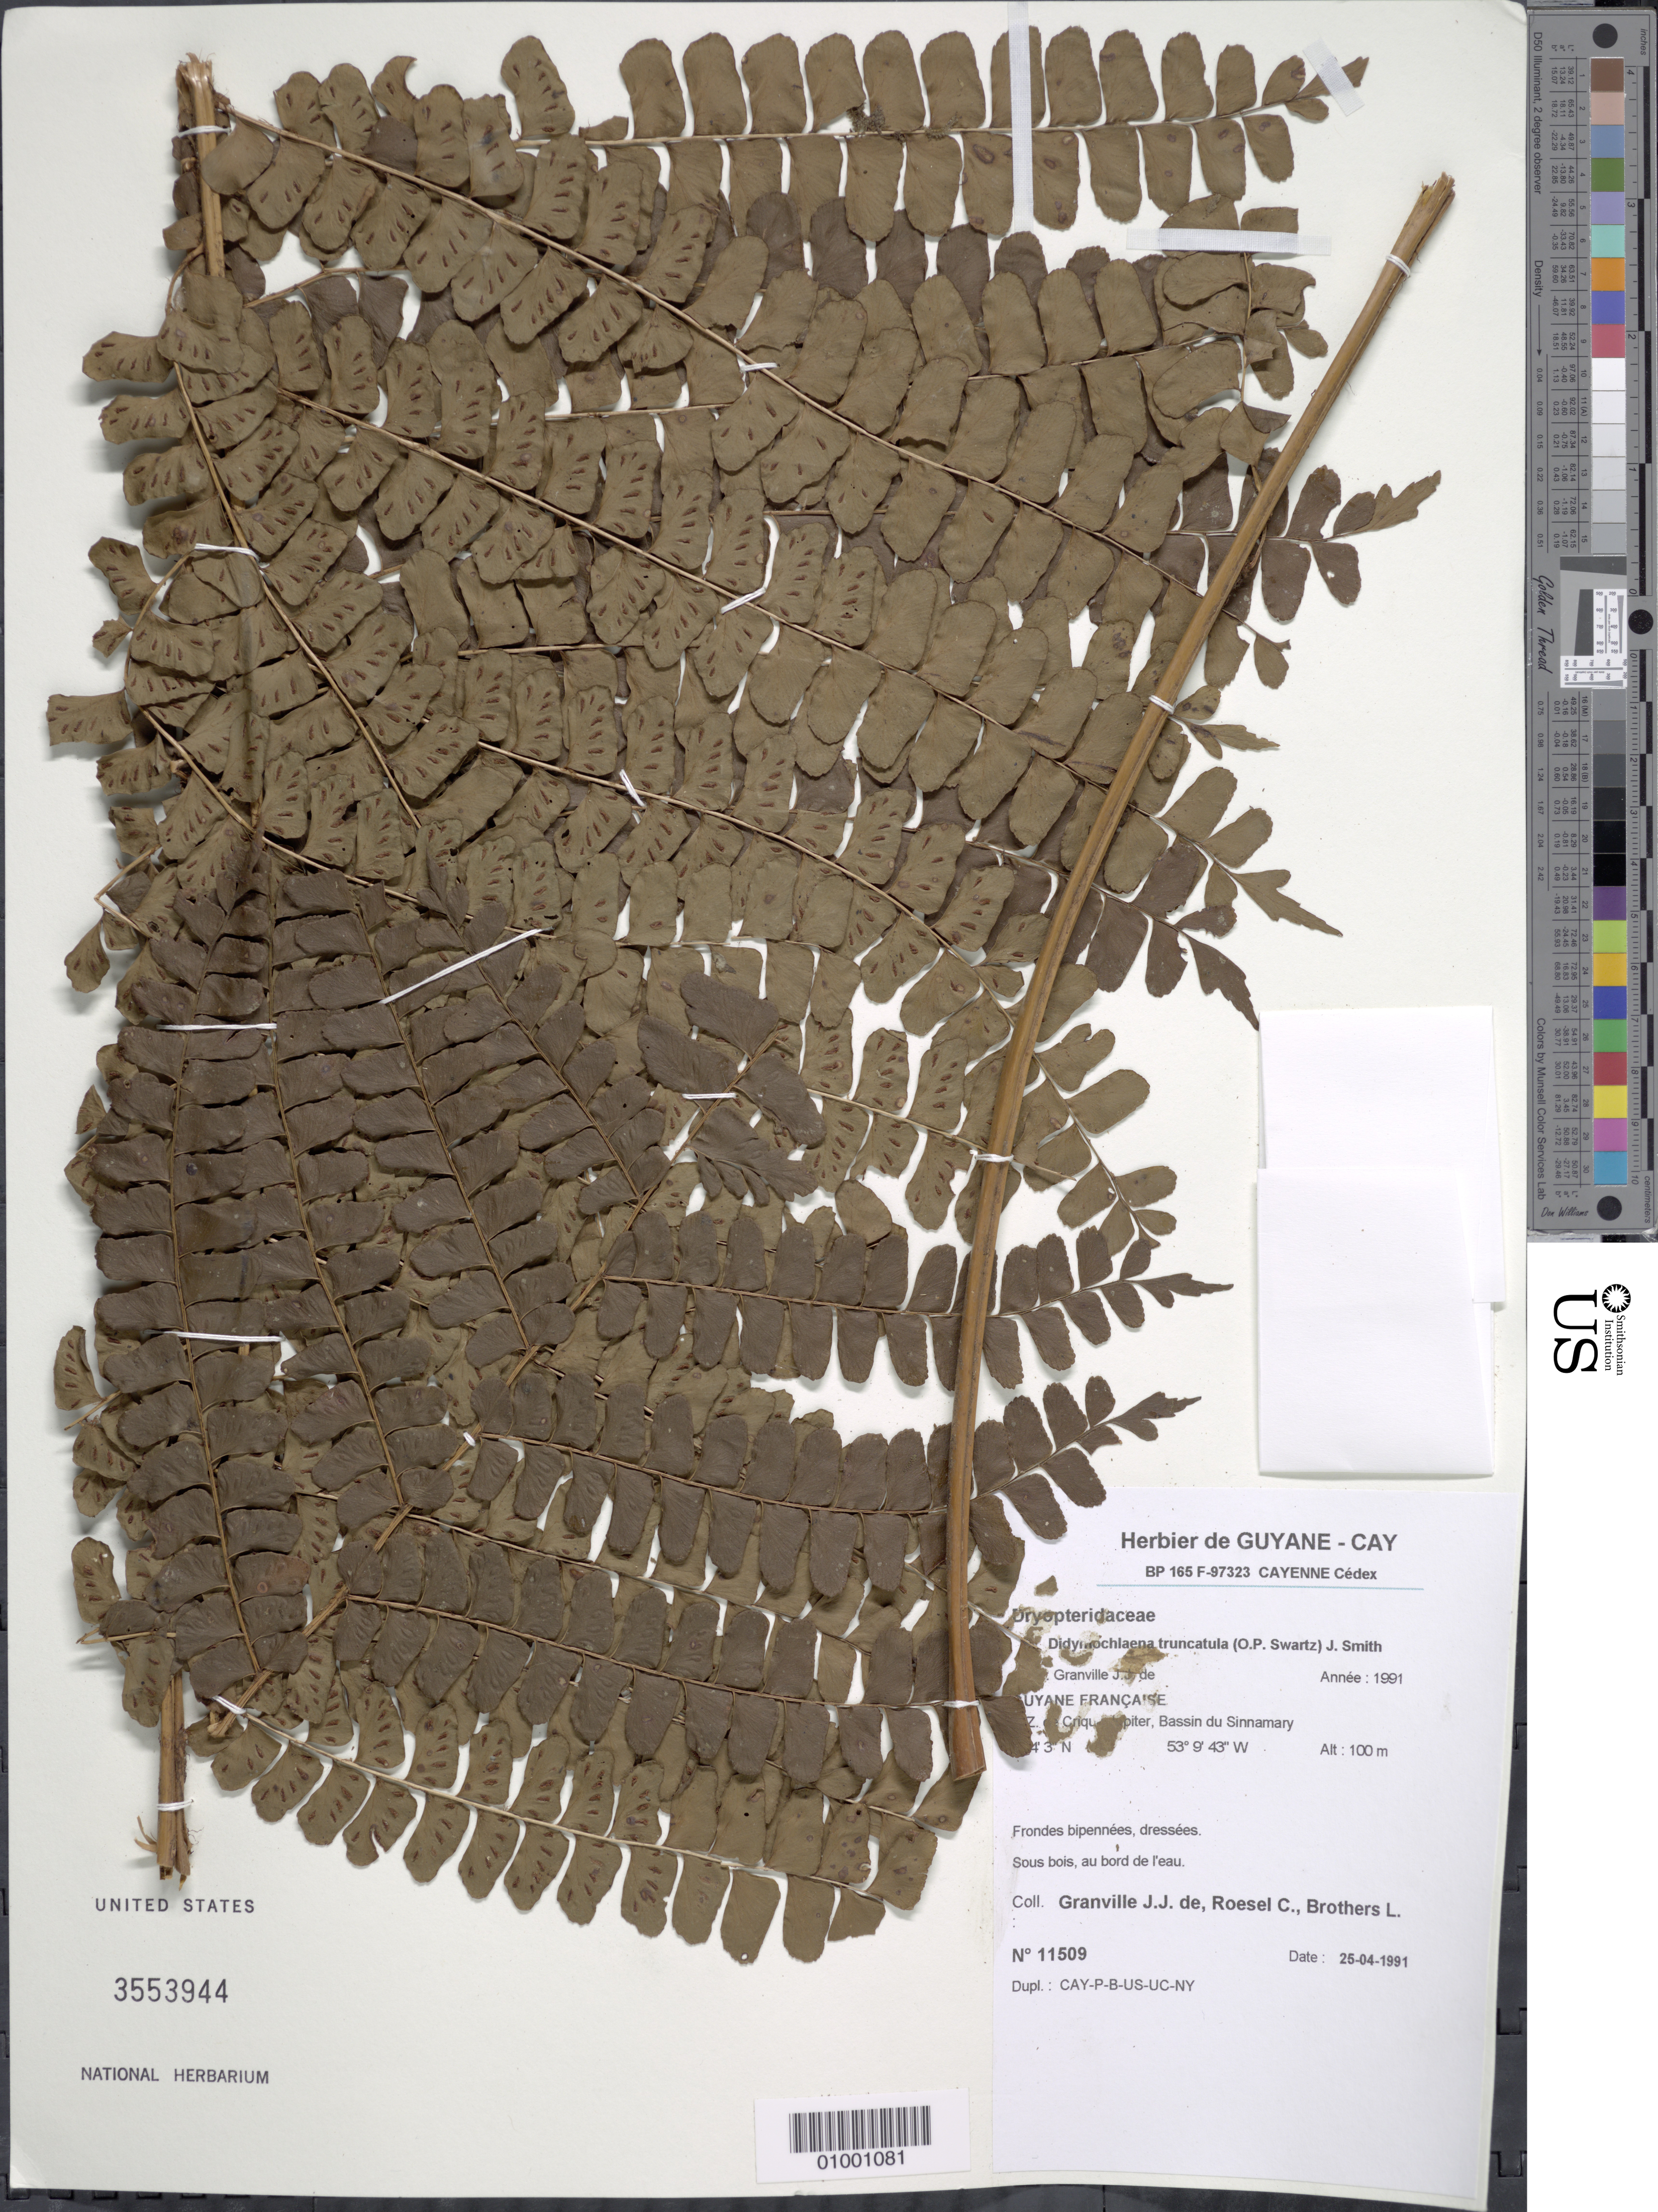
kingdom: Plantae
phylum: Tracheophyta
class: Polypodiopsida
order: Polypodiales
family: Didymochlaenaceae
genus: Didymochlaena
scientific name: Didymochlaena truncatula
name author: (Sw.) J. Sm.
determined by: Granville, J. J. de, (CAY), Institut de Recherche pour le Developpement (IRD) (FRENCH GUIANA)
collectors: J.-J. de Granville, C. S. Roesel & L. Brothers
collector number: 11509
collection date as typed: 25-Apr-91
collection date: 1991-04-25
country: French Guiana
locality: D.Z. de Crique Jupiter, Bassin du Sinnamary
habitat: Sous bois, au bord de l'eau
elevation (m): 100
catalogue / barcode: US 3553944